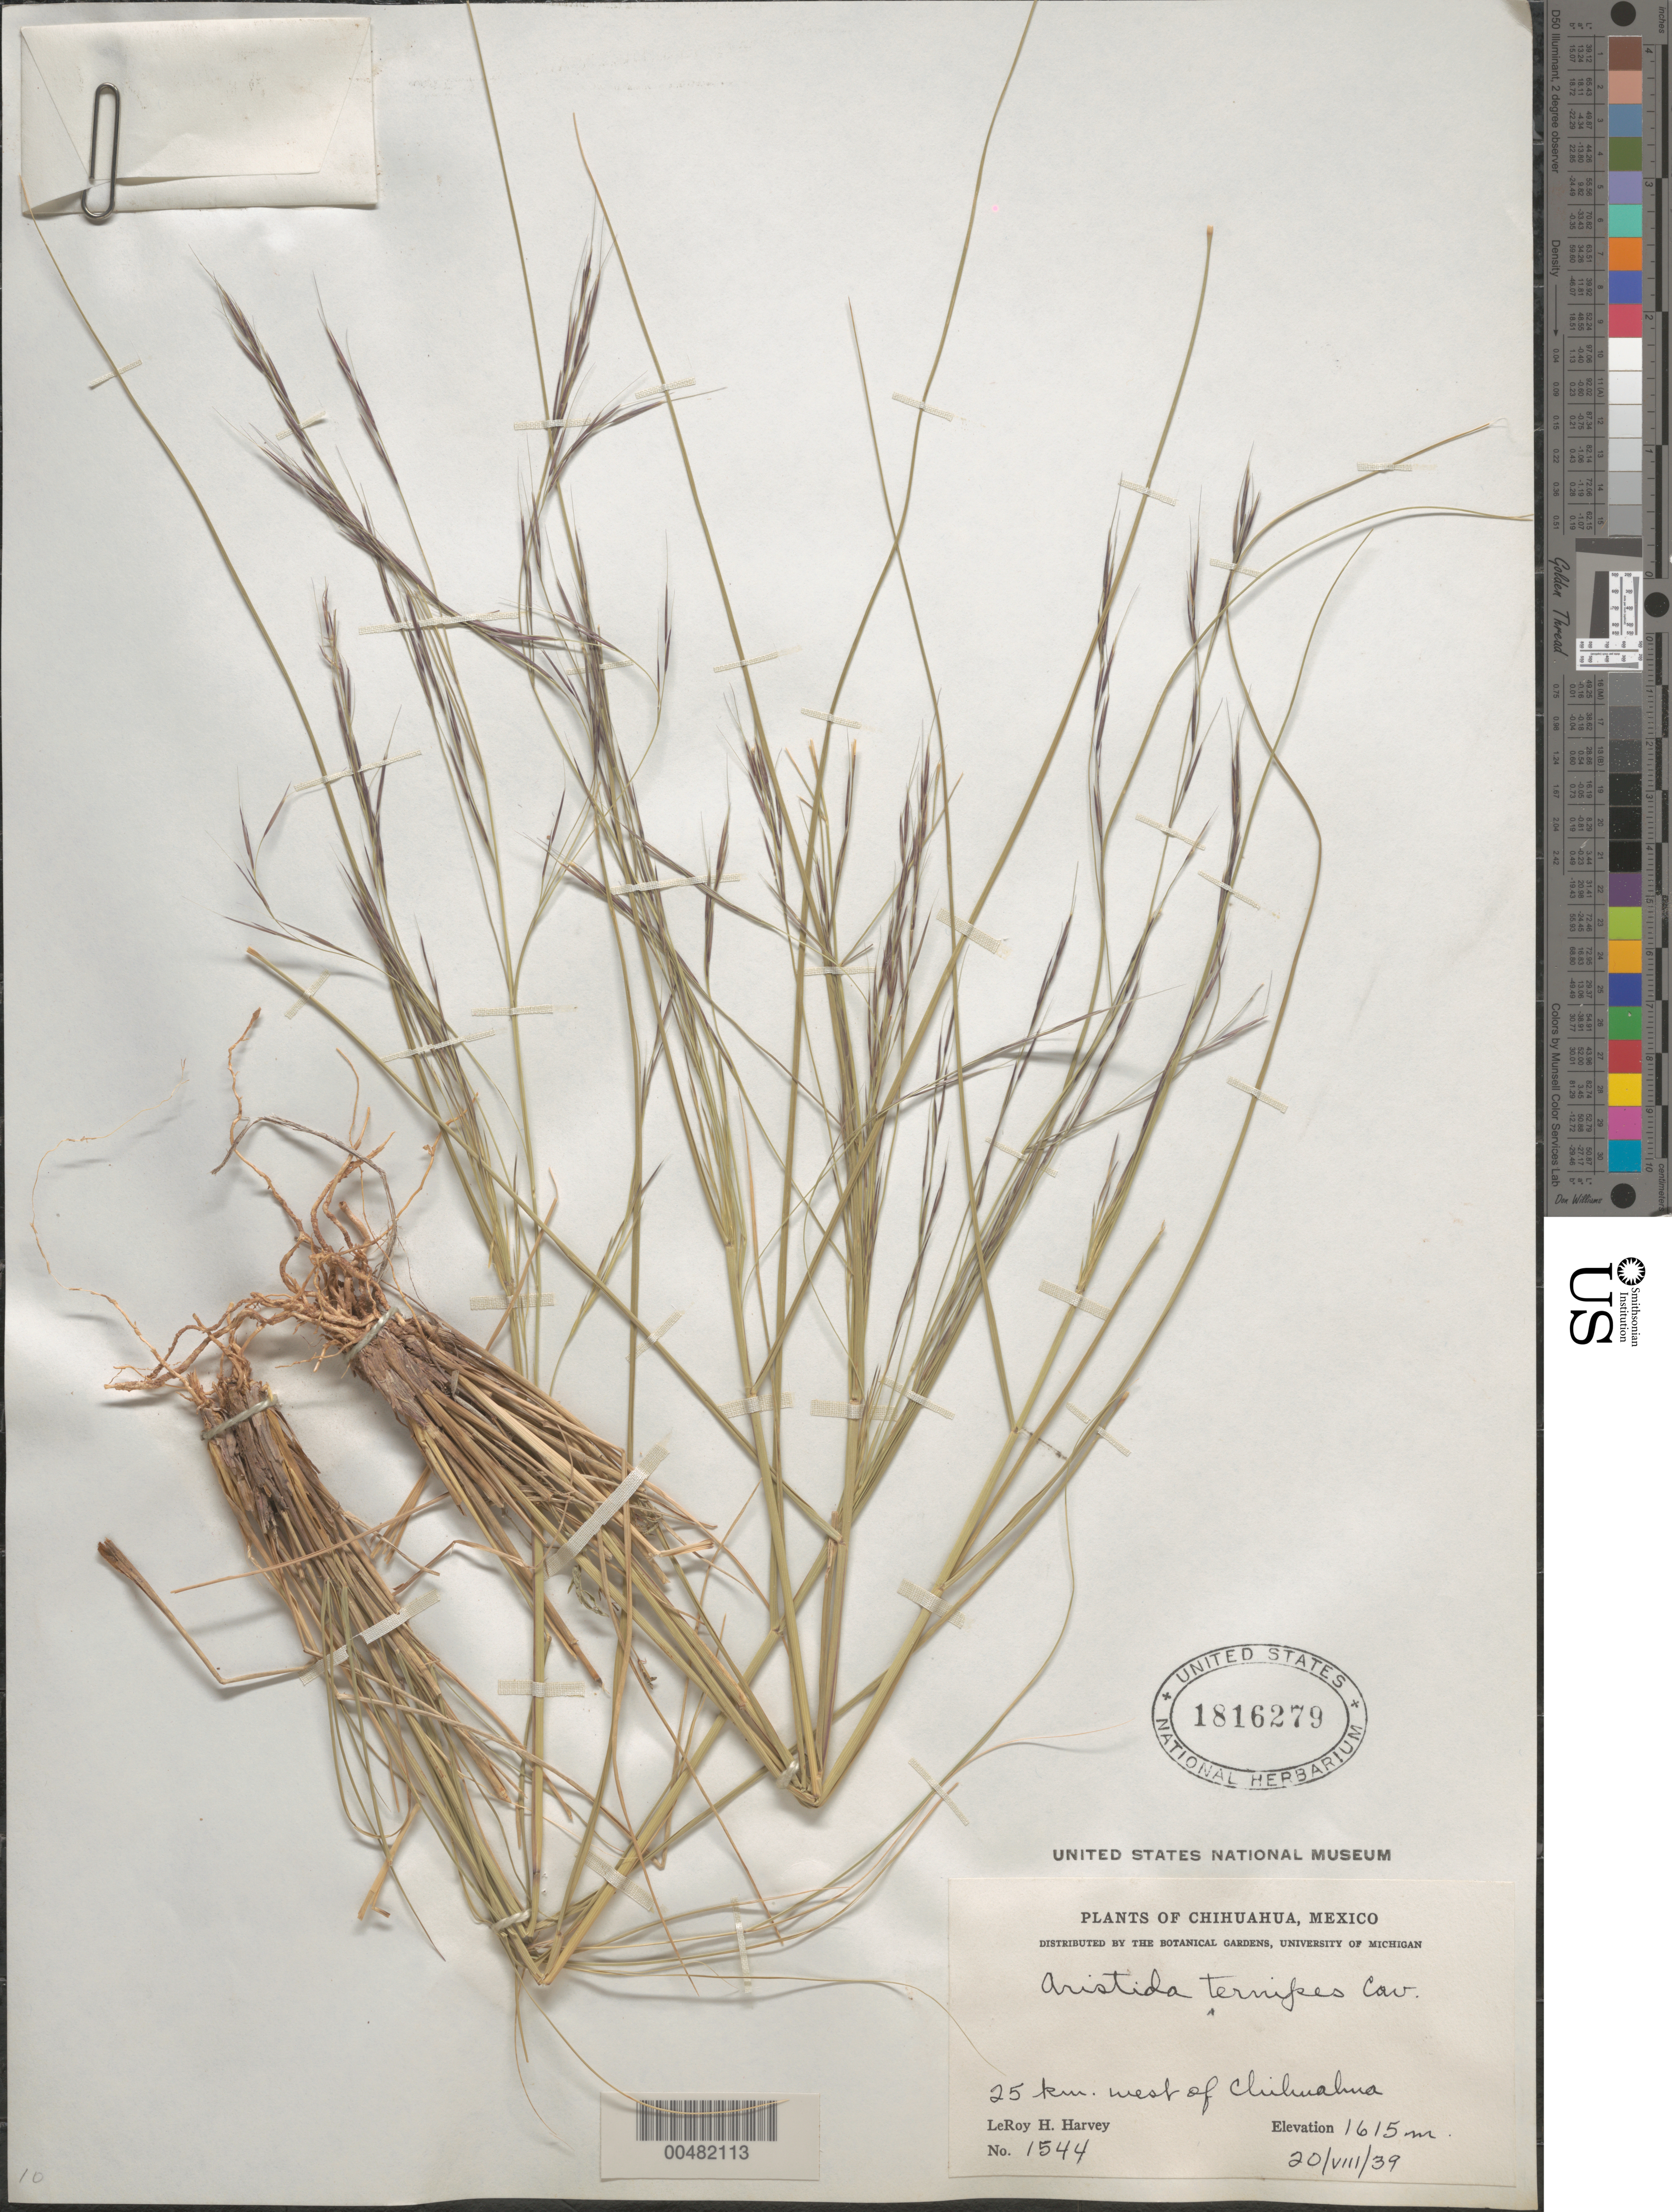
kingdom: Plantae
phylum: Tracheophyta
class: Liliopsida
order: Poales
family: Poaceae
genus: Aristida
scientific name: Aristida ternipes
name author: Cav.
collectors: L. H. Harvey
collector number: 1544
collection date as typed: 20 Aug 1939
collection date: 1939-08-20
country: Mexico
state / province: Chihuahua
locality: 25 km W of Chihuahua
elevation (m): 1615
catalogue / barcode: US 1816279